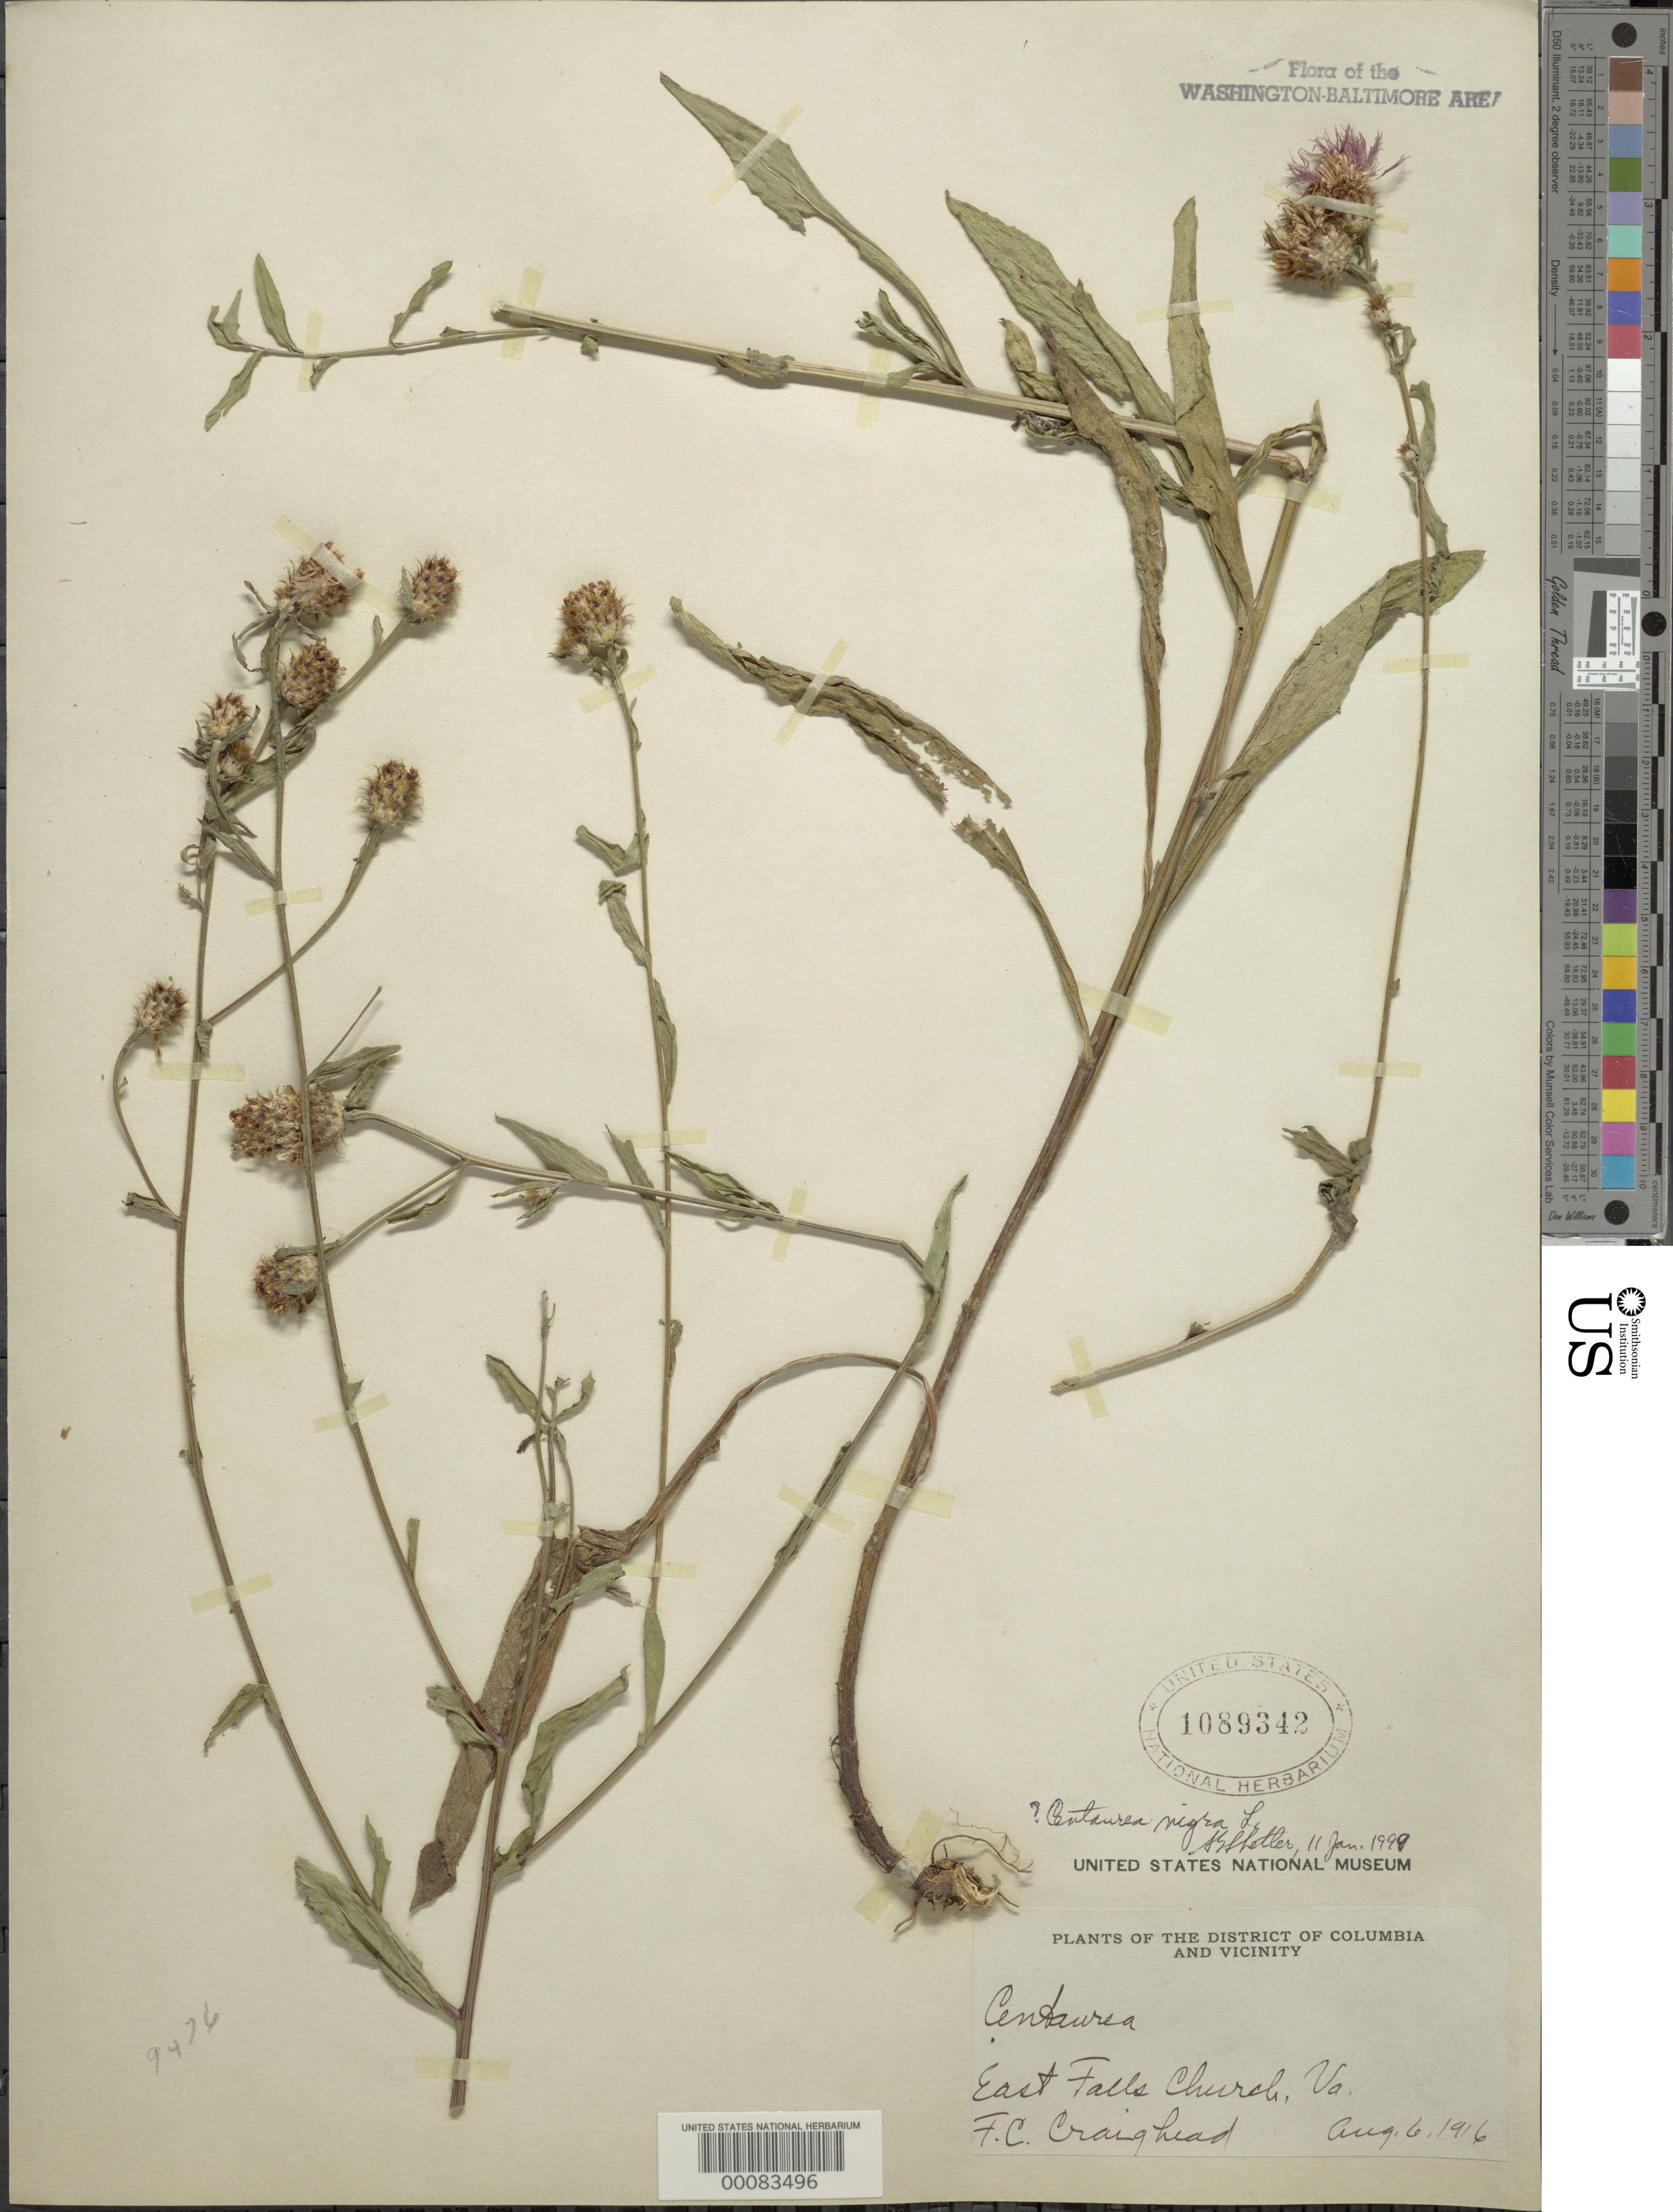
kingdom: Plantae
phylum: Tracheophyta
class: Magnoliopsida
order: Asterales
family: Asteraceae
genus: Centaurea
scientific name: Centaurea nigra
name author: L.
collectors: F. Craighead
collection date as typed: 06 Aug 1916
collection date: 1916-08-06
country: United States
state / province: Virginia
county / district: Fairfax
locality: East Falls Church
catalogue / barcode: US 1089342